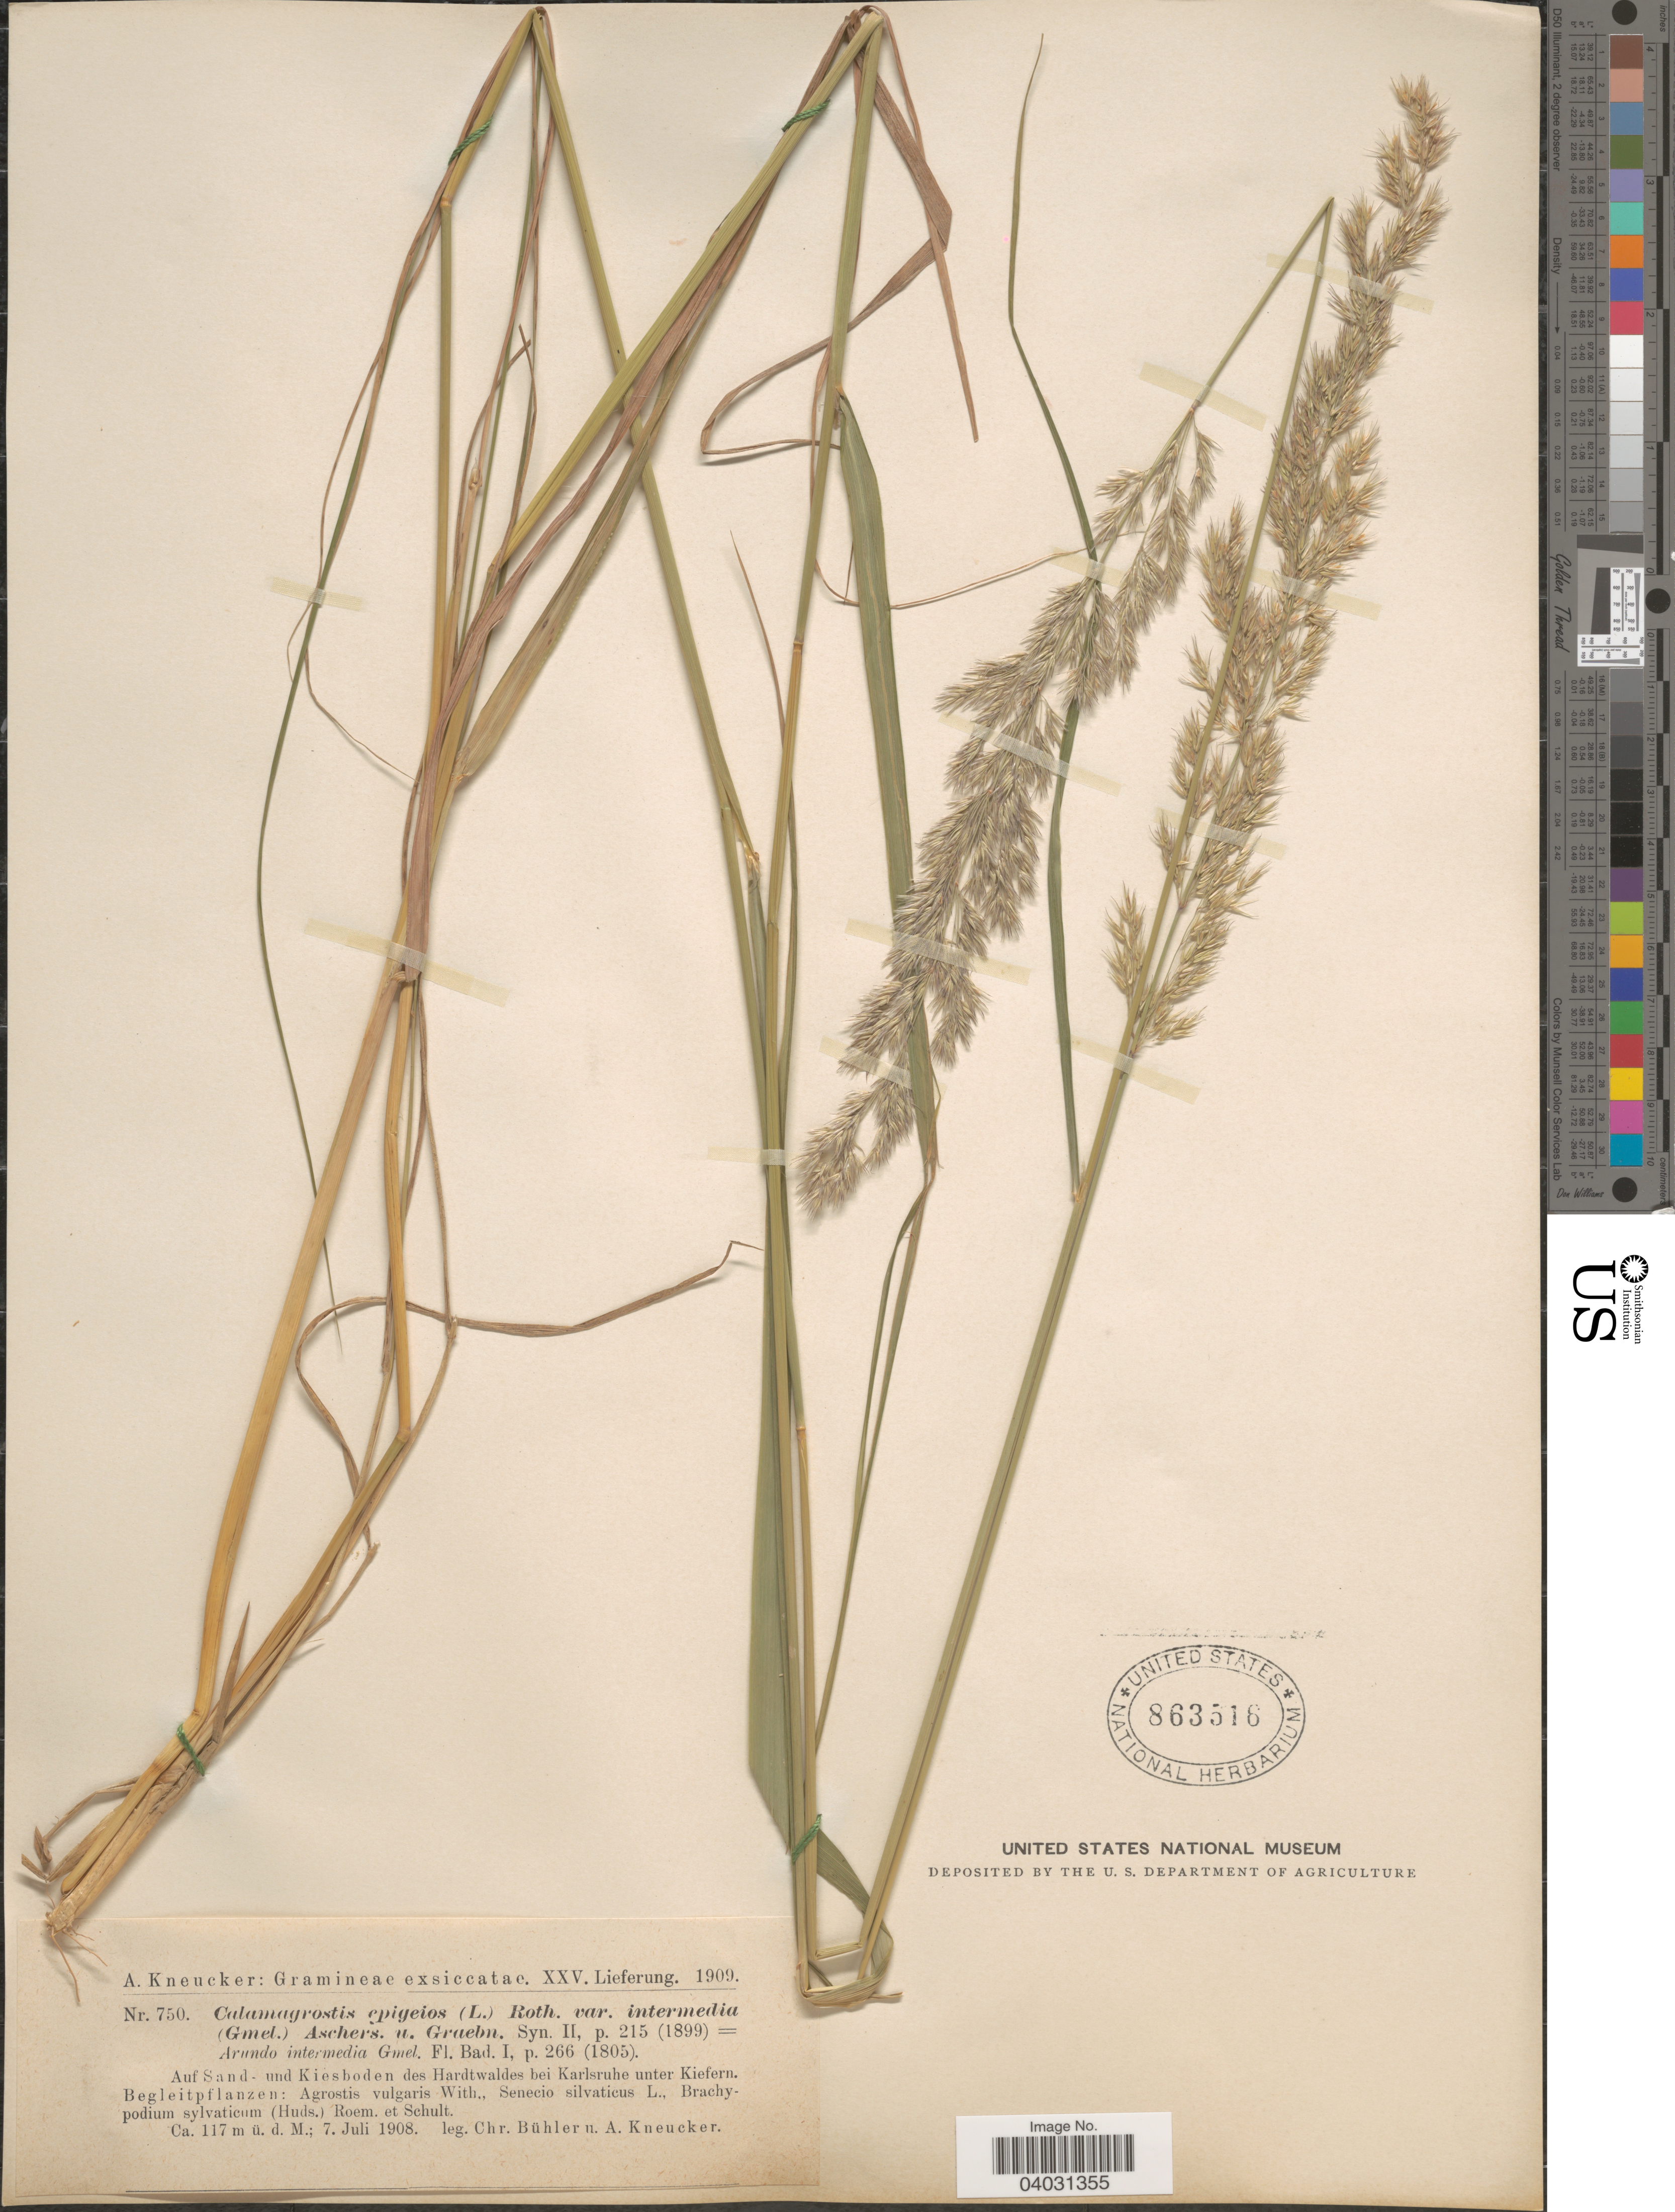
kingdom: Plantae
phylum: Tracheophyta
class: Liliopsida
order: Poales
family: Poaceae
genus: Calamagrostis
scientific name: Calamagrostis epigeios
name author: (L.) Roth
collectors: C. Bühler & A. Kneucker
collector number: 750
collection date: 1908-07-07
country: Germany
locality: Auf Sand- und Kiesboden des Hardtwaldes bei Karlsruhe unter Kiefern.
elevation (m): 117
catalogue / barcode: US 863516